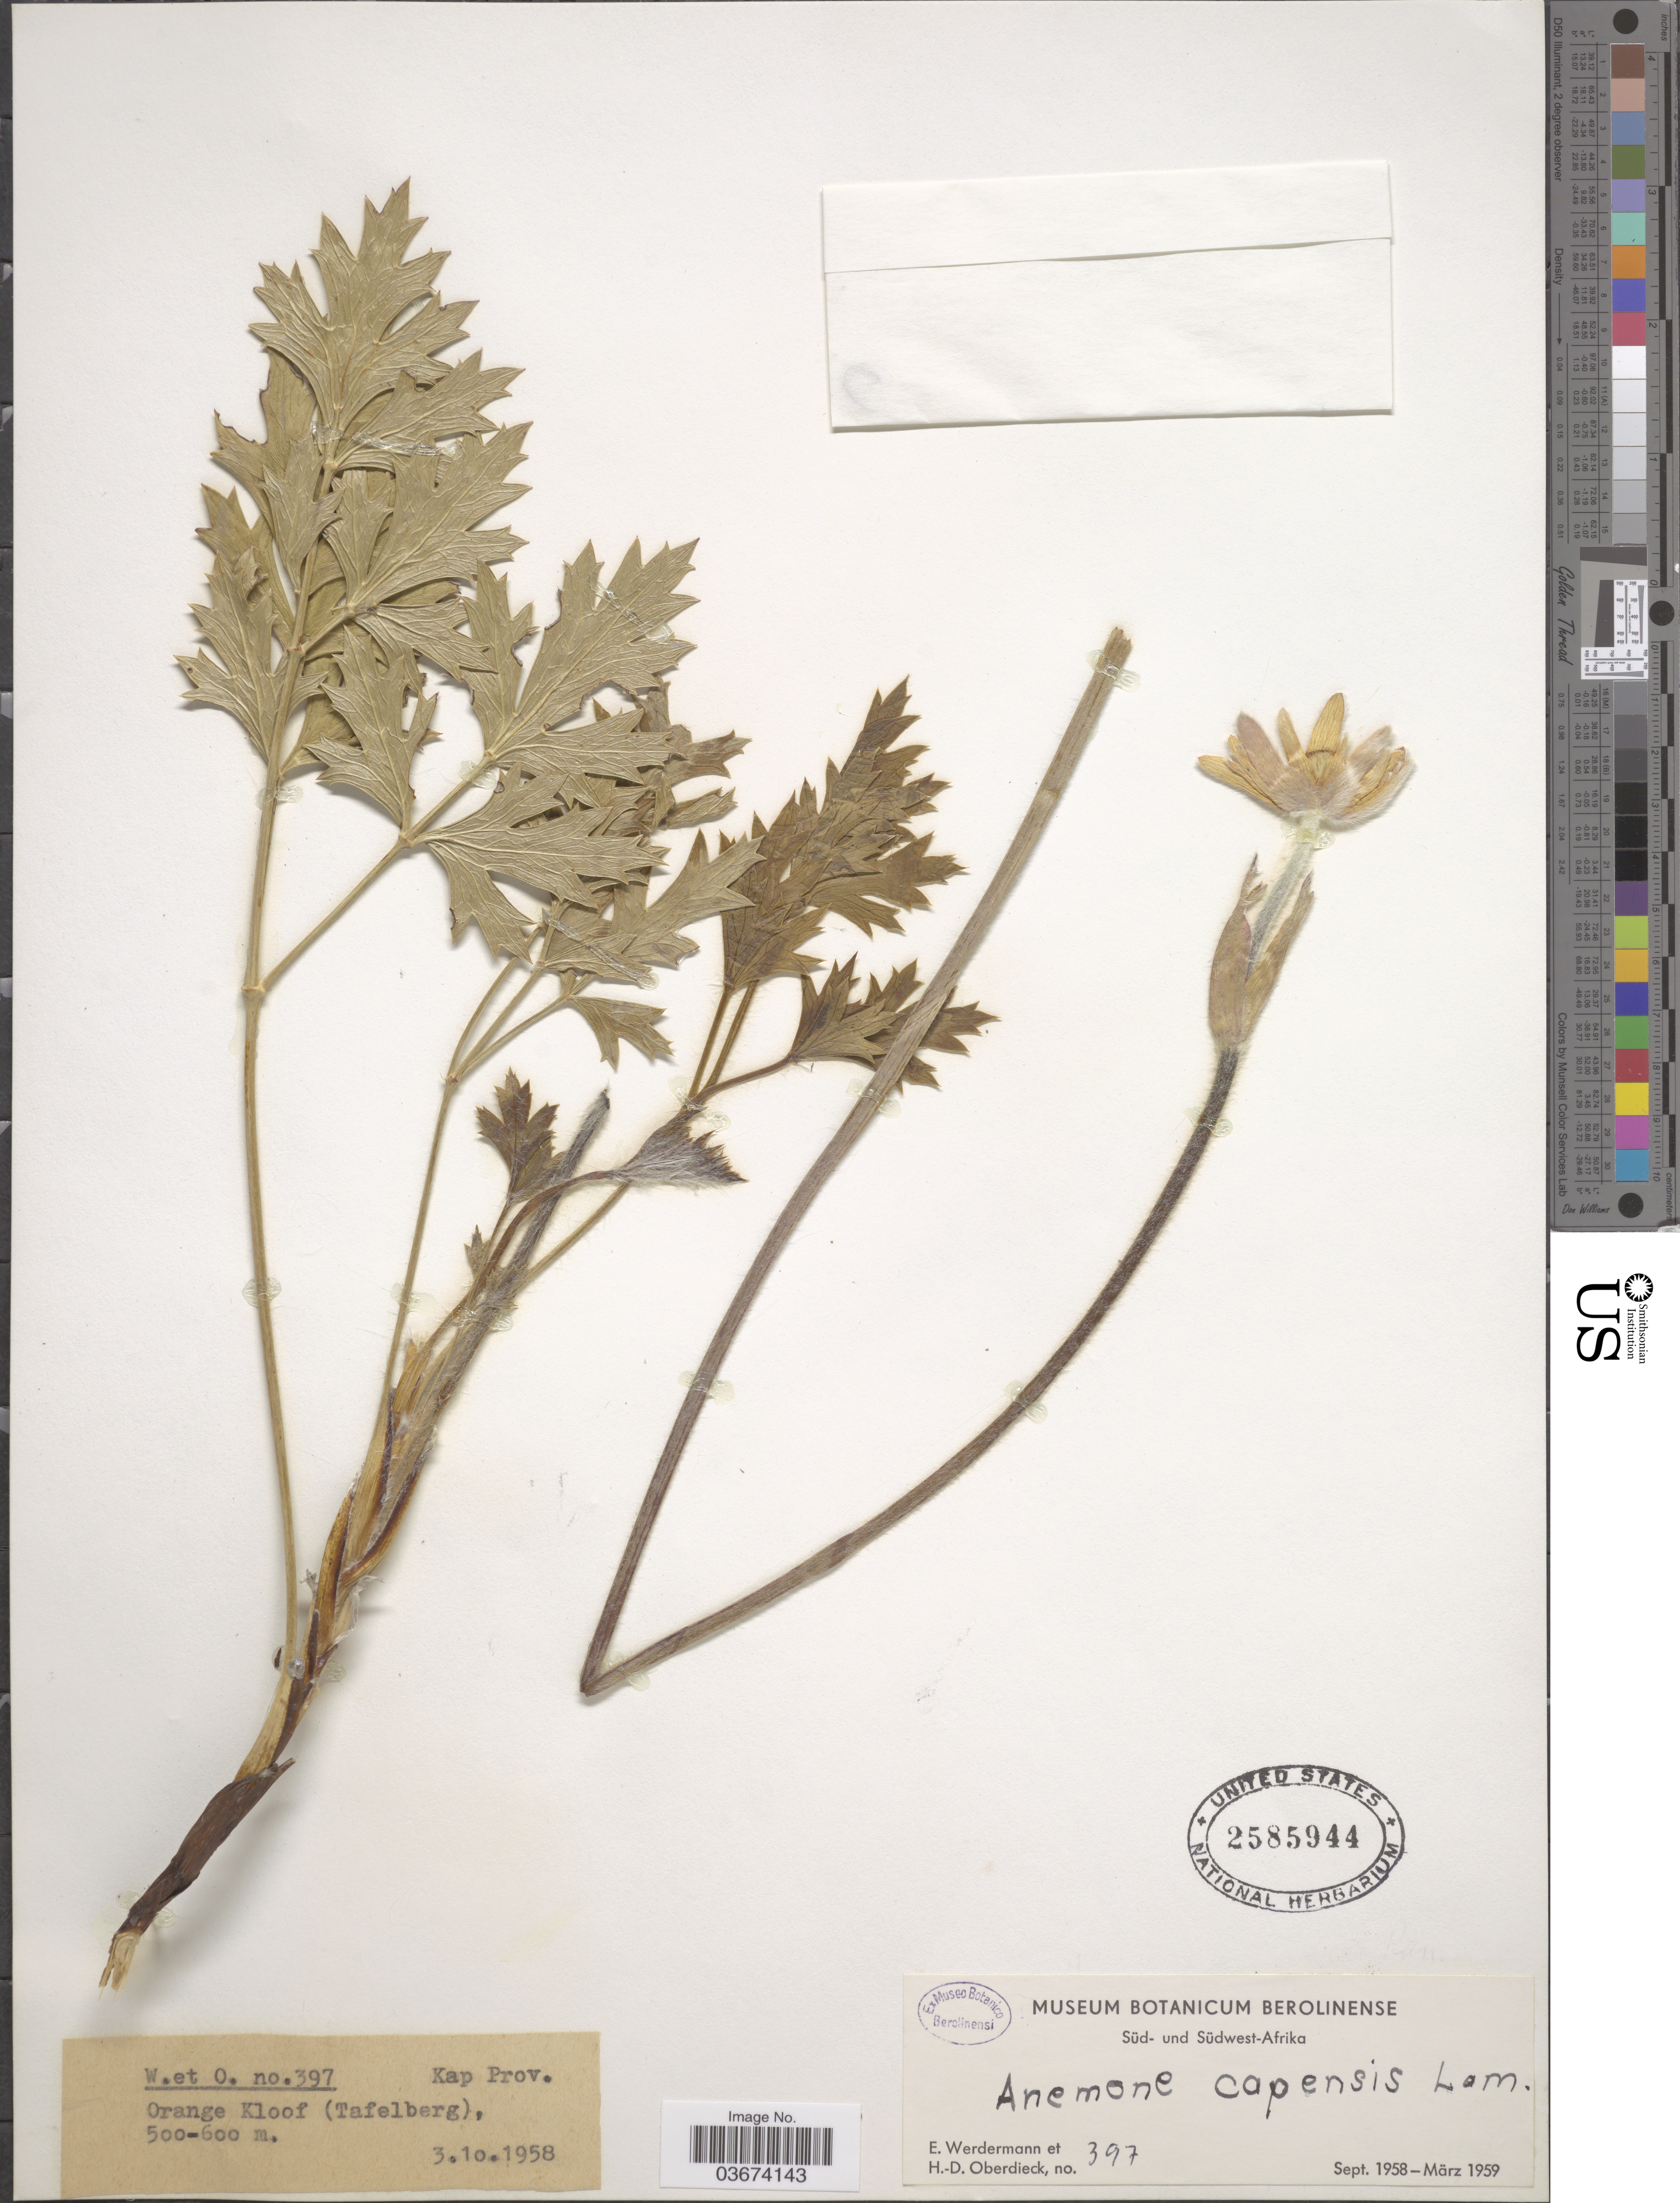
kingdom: Plantae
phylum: Tracheophyta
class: Magnoliopsida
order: Ranunculales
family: Ranunculaceae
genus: Anemone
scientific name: Anemone capensis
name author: L.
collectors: E. Werdermann & H. Oberdieck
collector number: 397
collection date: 1958-09/1959-03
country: South Africa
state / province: Western Cape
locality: Kap Prov. Orange Kloof (Tafelberg).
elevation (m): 500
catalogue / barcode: US 2585944